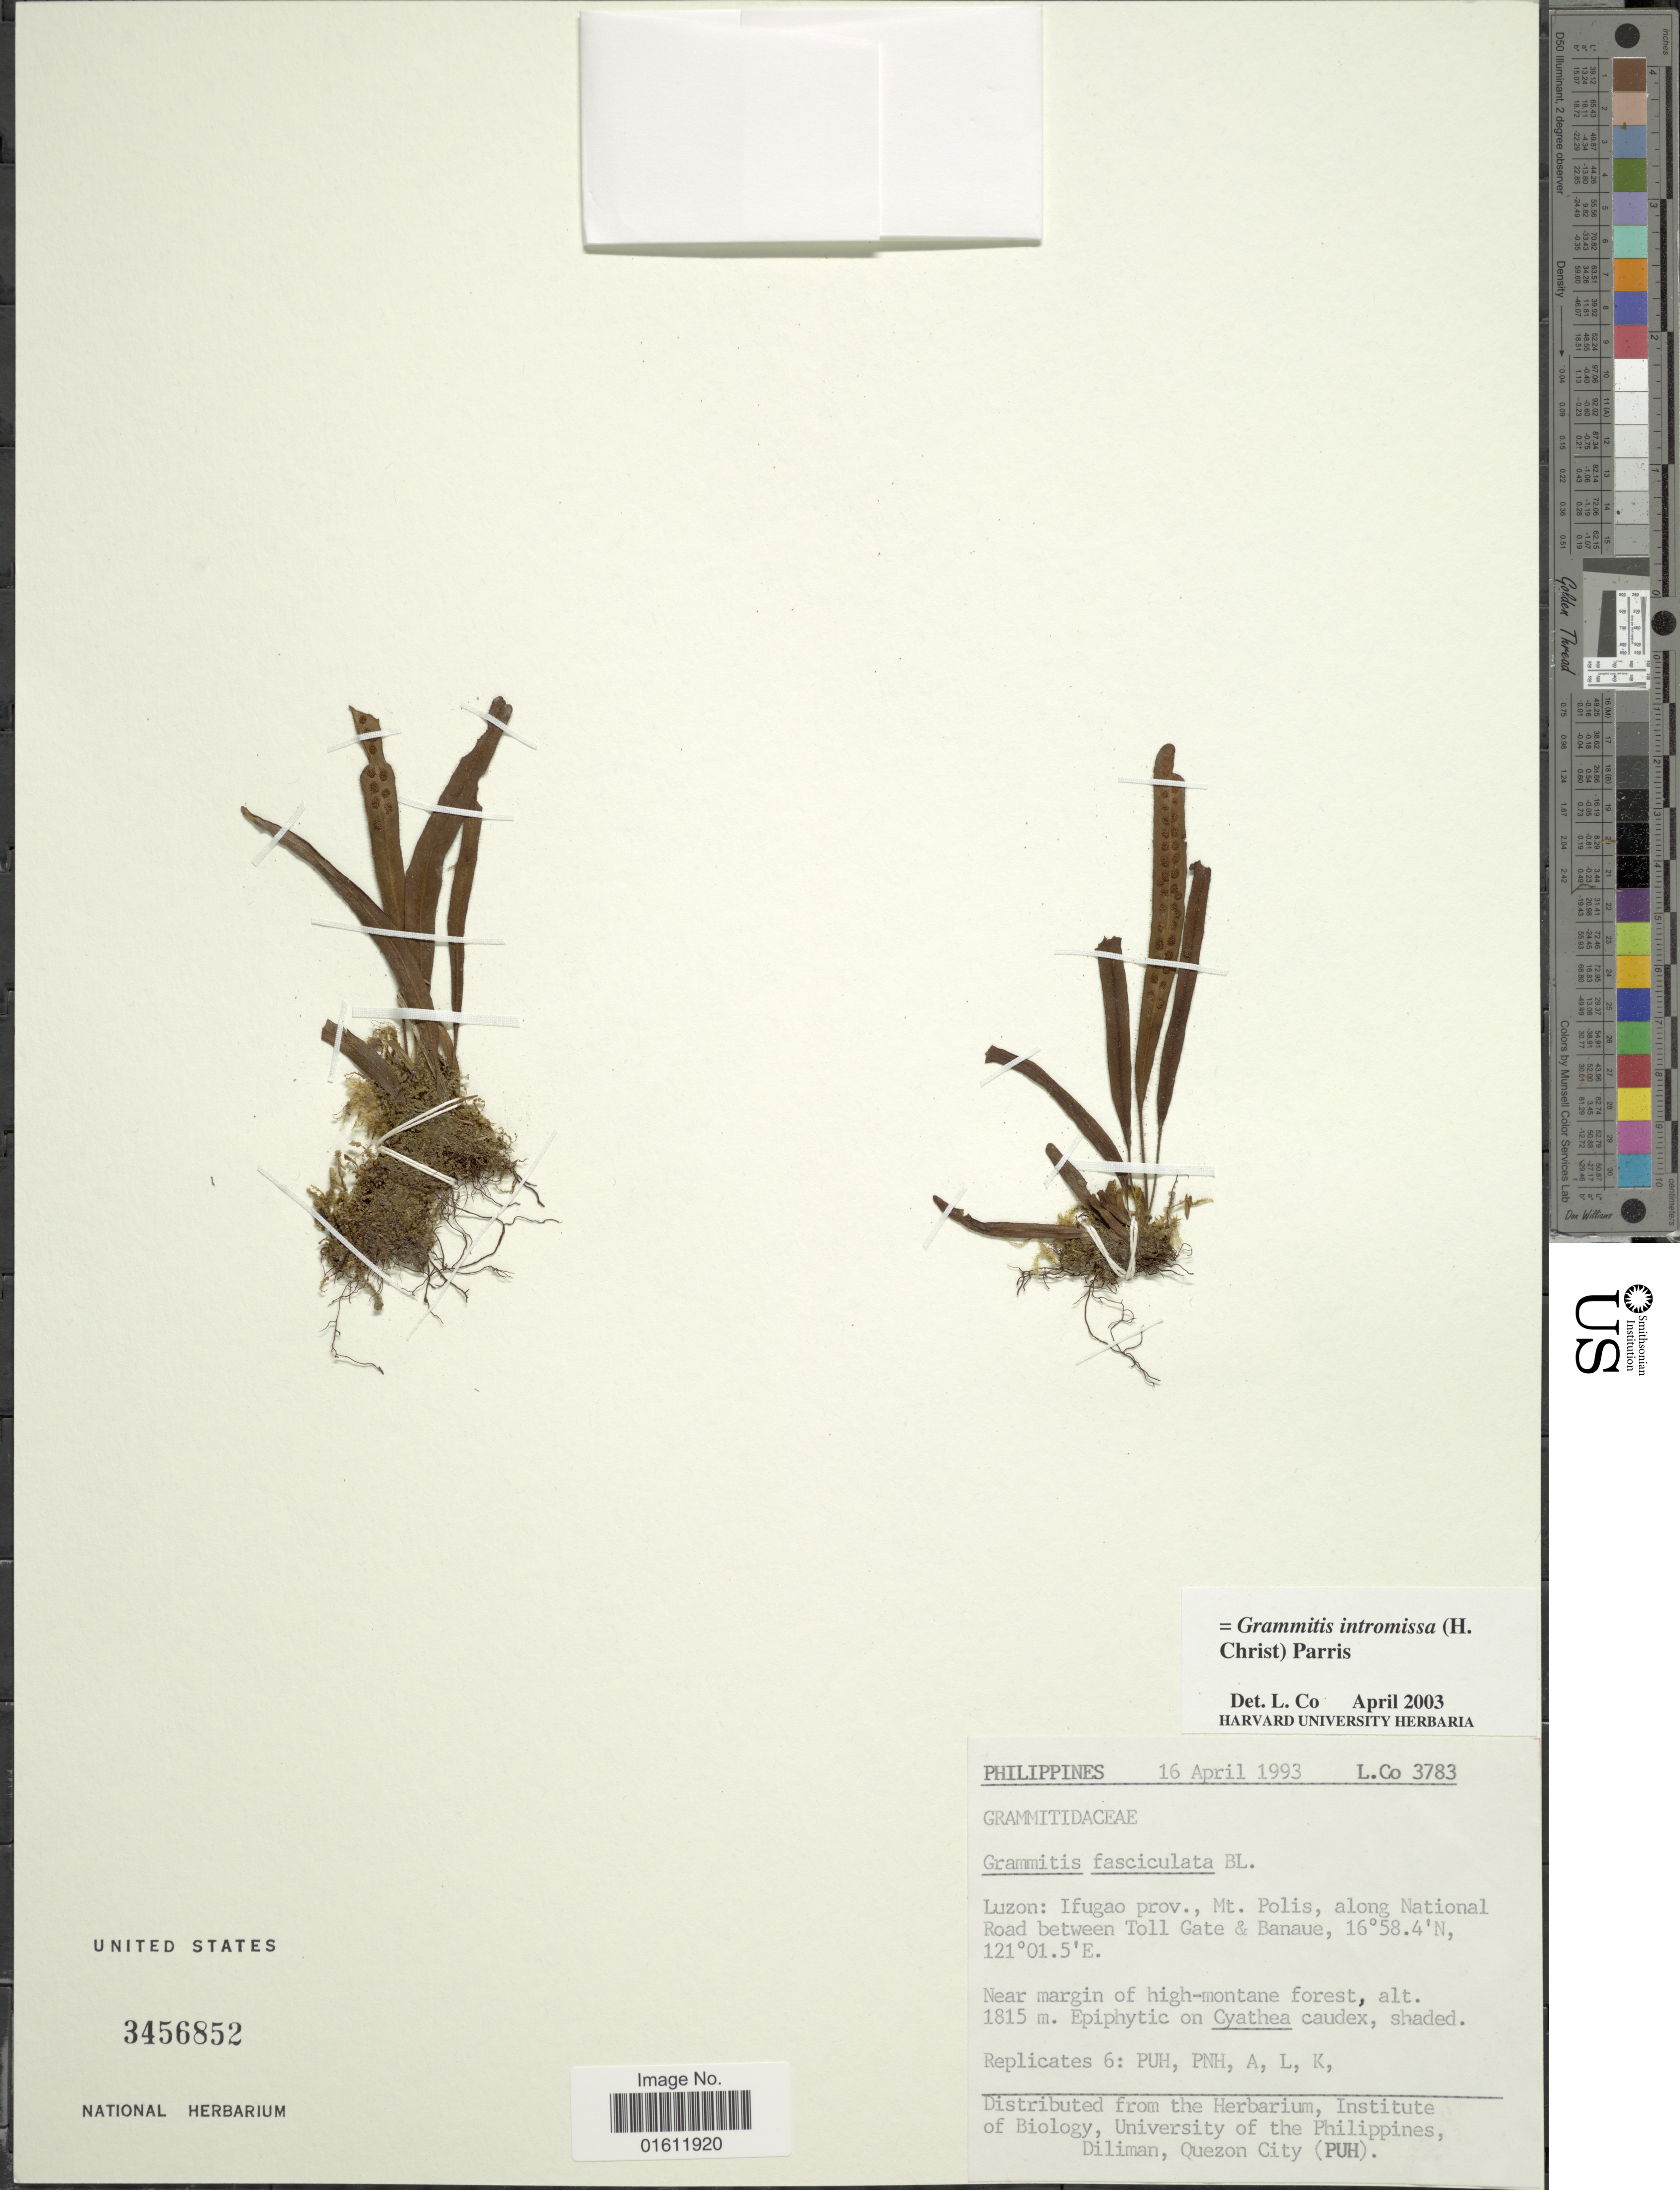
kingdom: Plantae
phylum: Tracheophyta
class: Polypodiopsida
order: Polypodiales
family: Polypodiaceae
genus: Radiogrammitis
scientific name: Radiogrammitis setigera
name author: (Blume) Parris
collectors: L. Co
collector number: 3783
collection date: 1993-04-16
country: Philippines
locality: Luzon: Ifugao prov., Mt. Polis, along National Road between Toll Gate & Banaue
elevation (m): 1815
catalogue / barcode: US 3456852